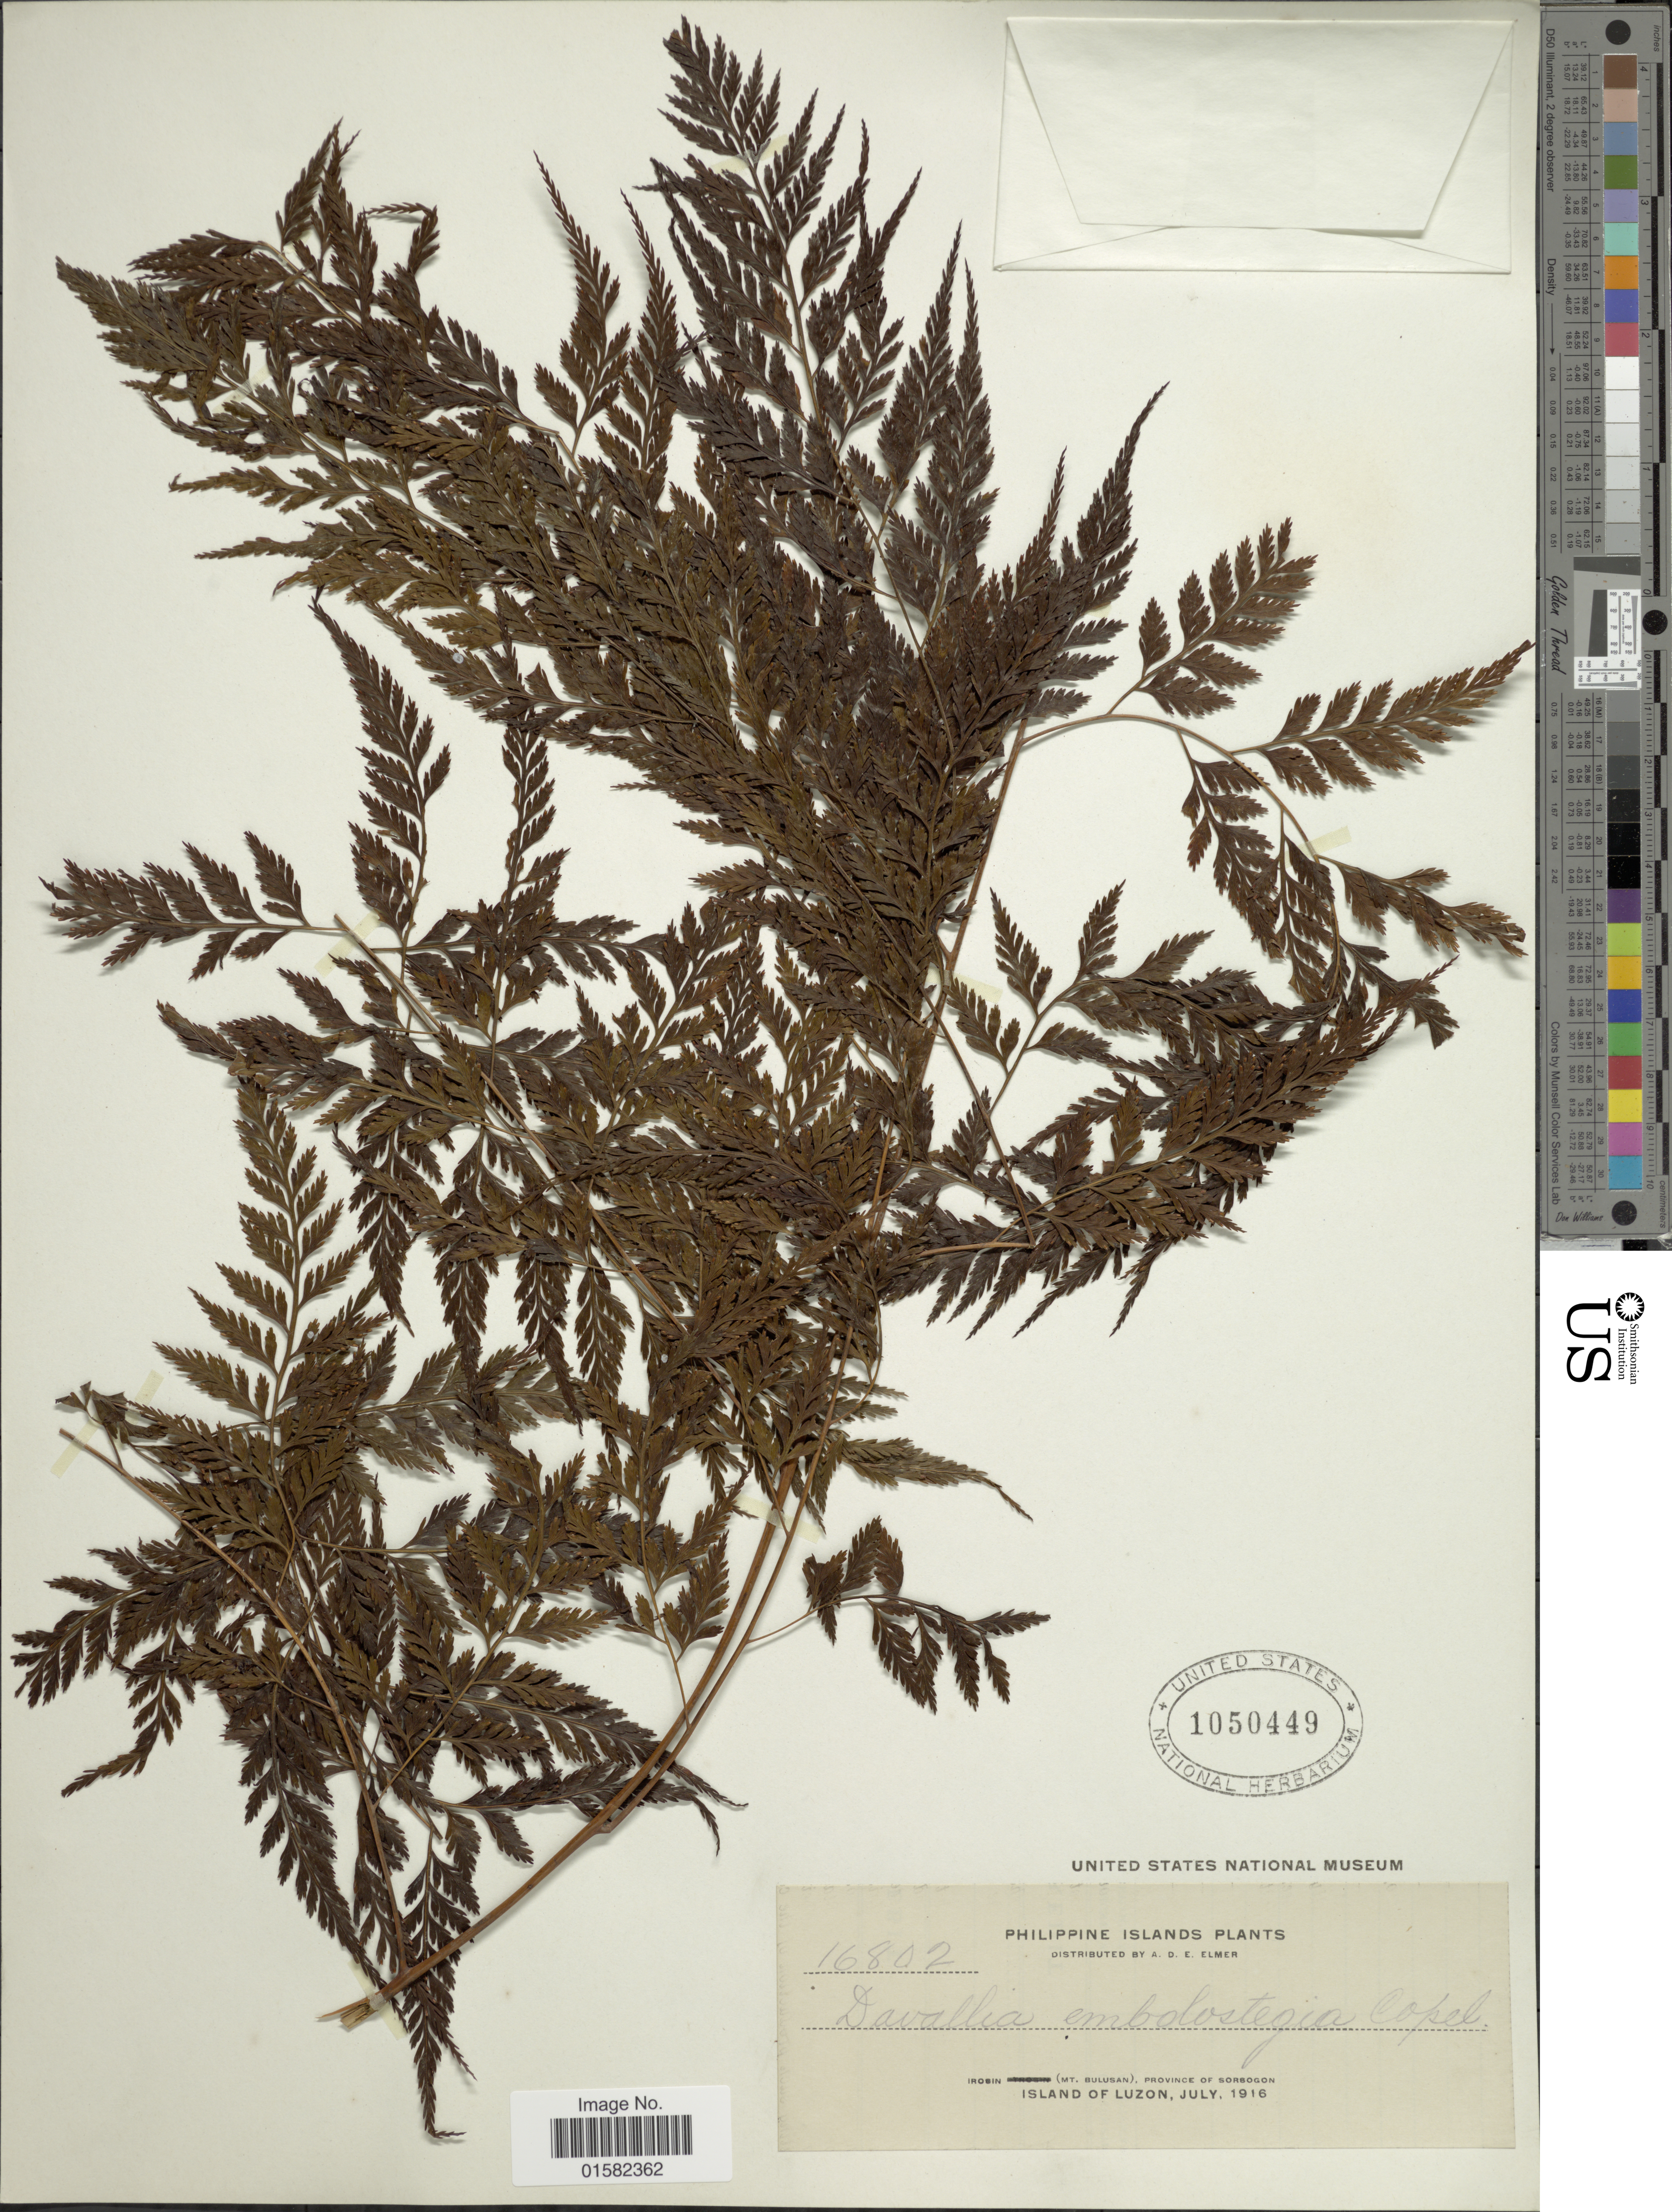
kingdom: Plantae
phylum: Tracheophyta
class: Polypodiopsida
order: Polypodiales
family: Davalliaceae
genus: Wibelia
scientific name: Wibelia embolostegia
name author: (Colla) M. Kato & Tsutsumi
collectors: A. D. E. Elmer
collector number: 16802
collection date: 1916-07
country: Philippines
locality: Philippine Islands, Irosin (Mt. Bulusan), province of Sorsogon, Island of Luzon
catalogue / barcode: US 1050449